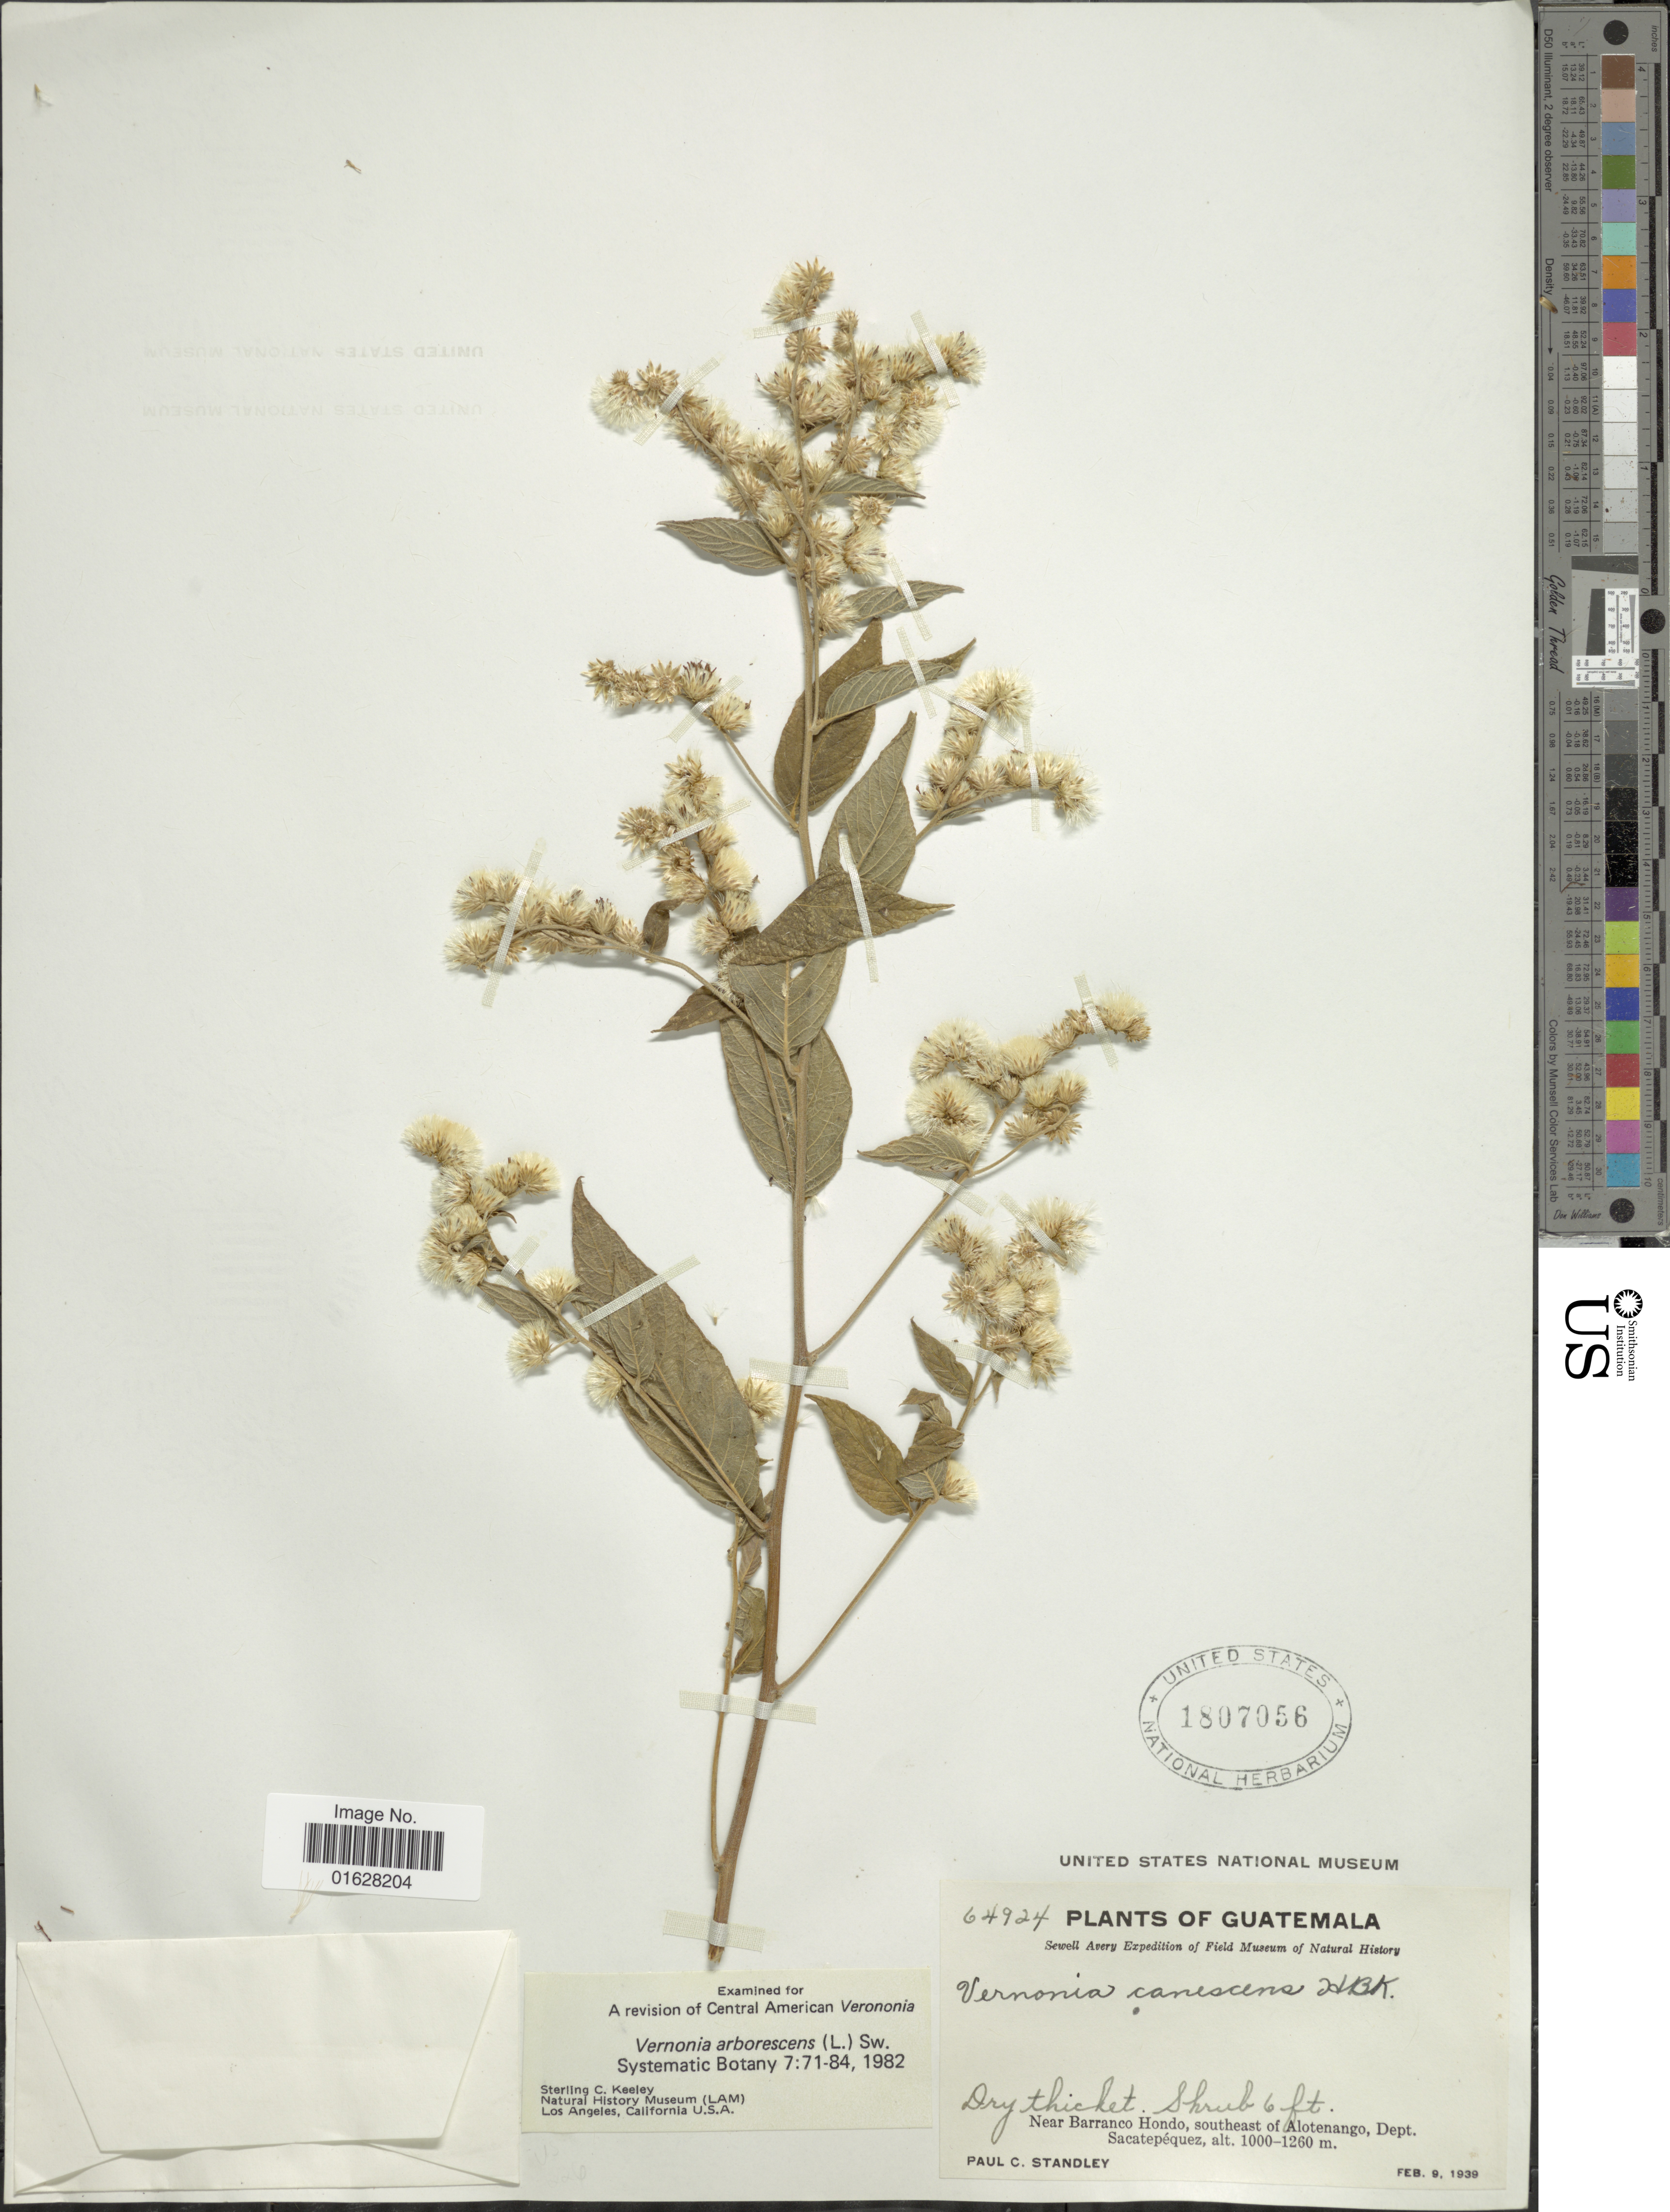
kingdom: Plantae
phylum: Tracheophyta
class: Magnoliopsida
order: Asterales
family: Asteraceae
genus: Lepidaploa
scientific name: Lepidaploa canescens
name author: (Kunth) H. Rob.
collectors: P. C. Standley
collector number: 64924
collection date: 1939-02-09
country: Guatemala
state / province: Sacatepéquez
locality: Near Barranco Hondo, southeast of Alotenango, Dept. Sacatepequez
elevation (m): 1000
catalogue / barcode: US 1807056